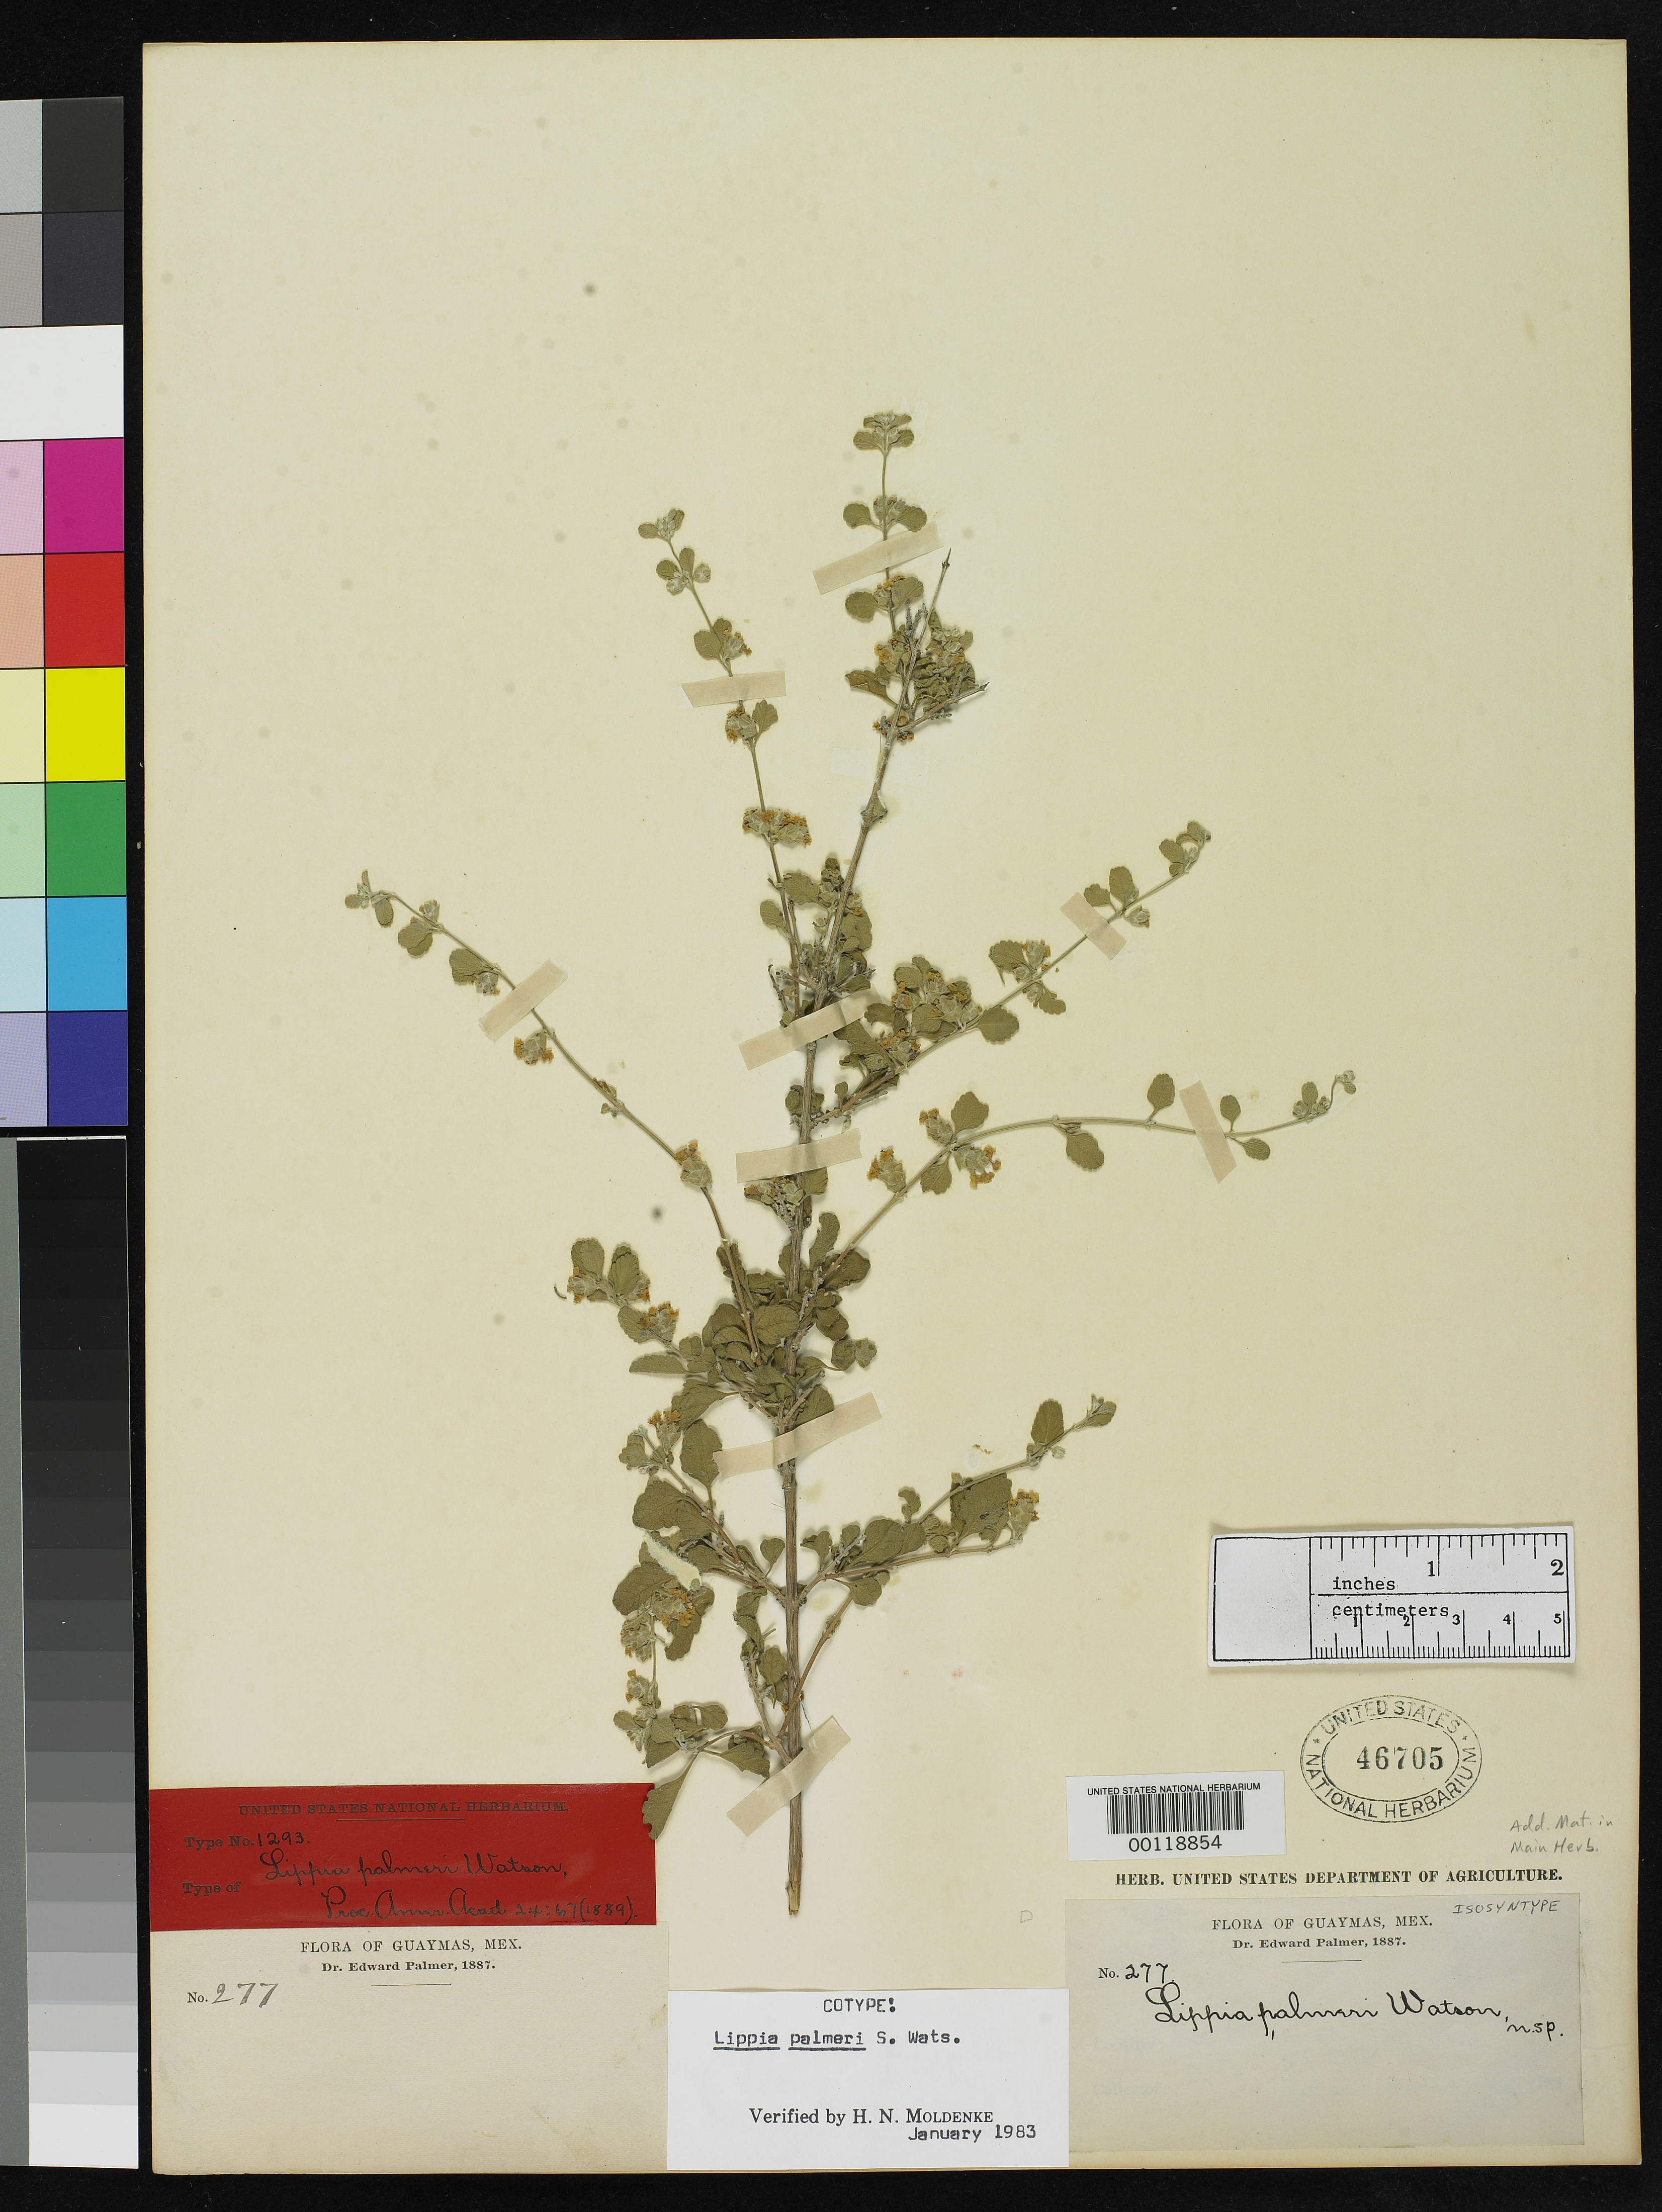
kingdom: Plantae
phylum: Tracheophyta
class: Magnoliopsida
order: Lamiales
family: Verbenaceae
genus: Lippia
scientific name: Lippia palmeri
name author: S. Watson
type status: Syntype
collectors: E. Palmer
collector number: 277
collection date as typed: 1887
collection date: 1887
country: Mexico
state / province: Sonora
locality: Guaymas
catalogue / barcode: US 46705